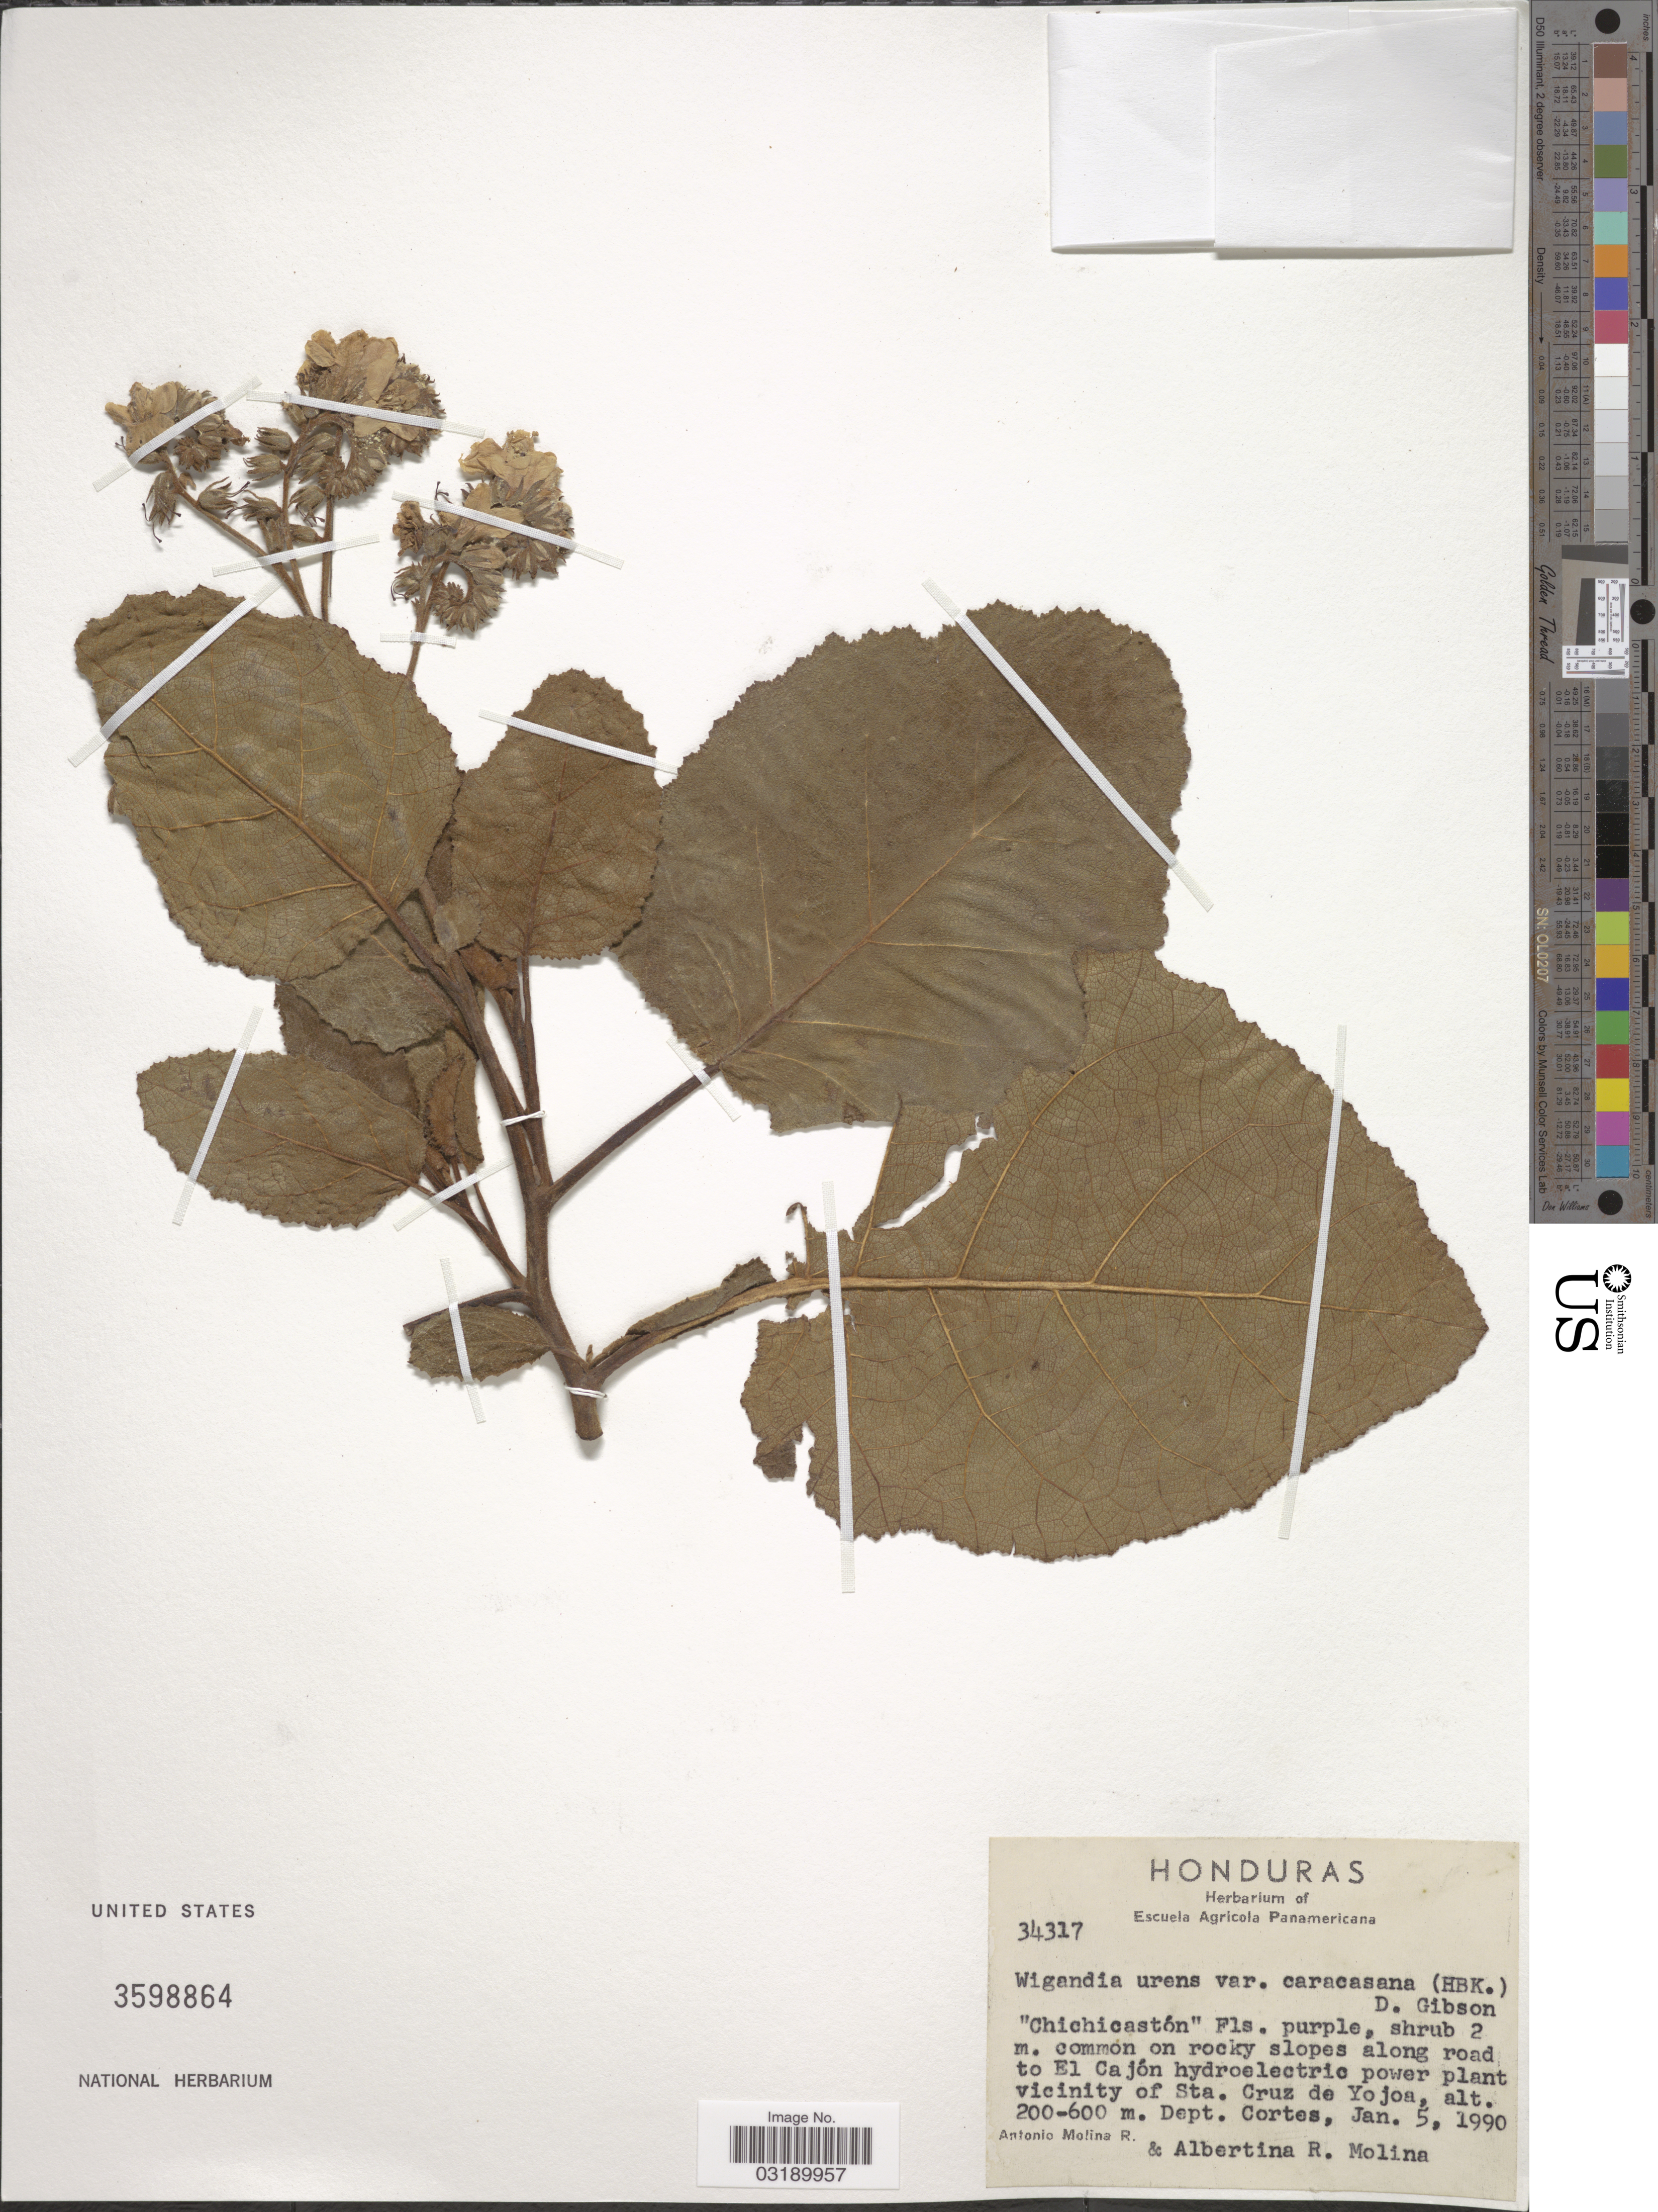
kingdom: Plantae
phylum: Tracheophyta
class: Magnoliopsida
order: Boraginales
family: Namaceae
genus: Wigandia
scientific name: Wigandia urens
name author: (Ruiz & Pav.) Kunth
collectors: A. Molina R. & A. R. Molina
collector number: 34317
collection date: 1990-01-05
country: Honduras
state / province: Cortés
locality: Along road to El Cajón hydroelectric power plant vicinity of Sta. Cruz de Yojoa. Depart. Cortes.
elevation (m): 200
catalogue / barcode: US 3598864